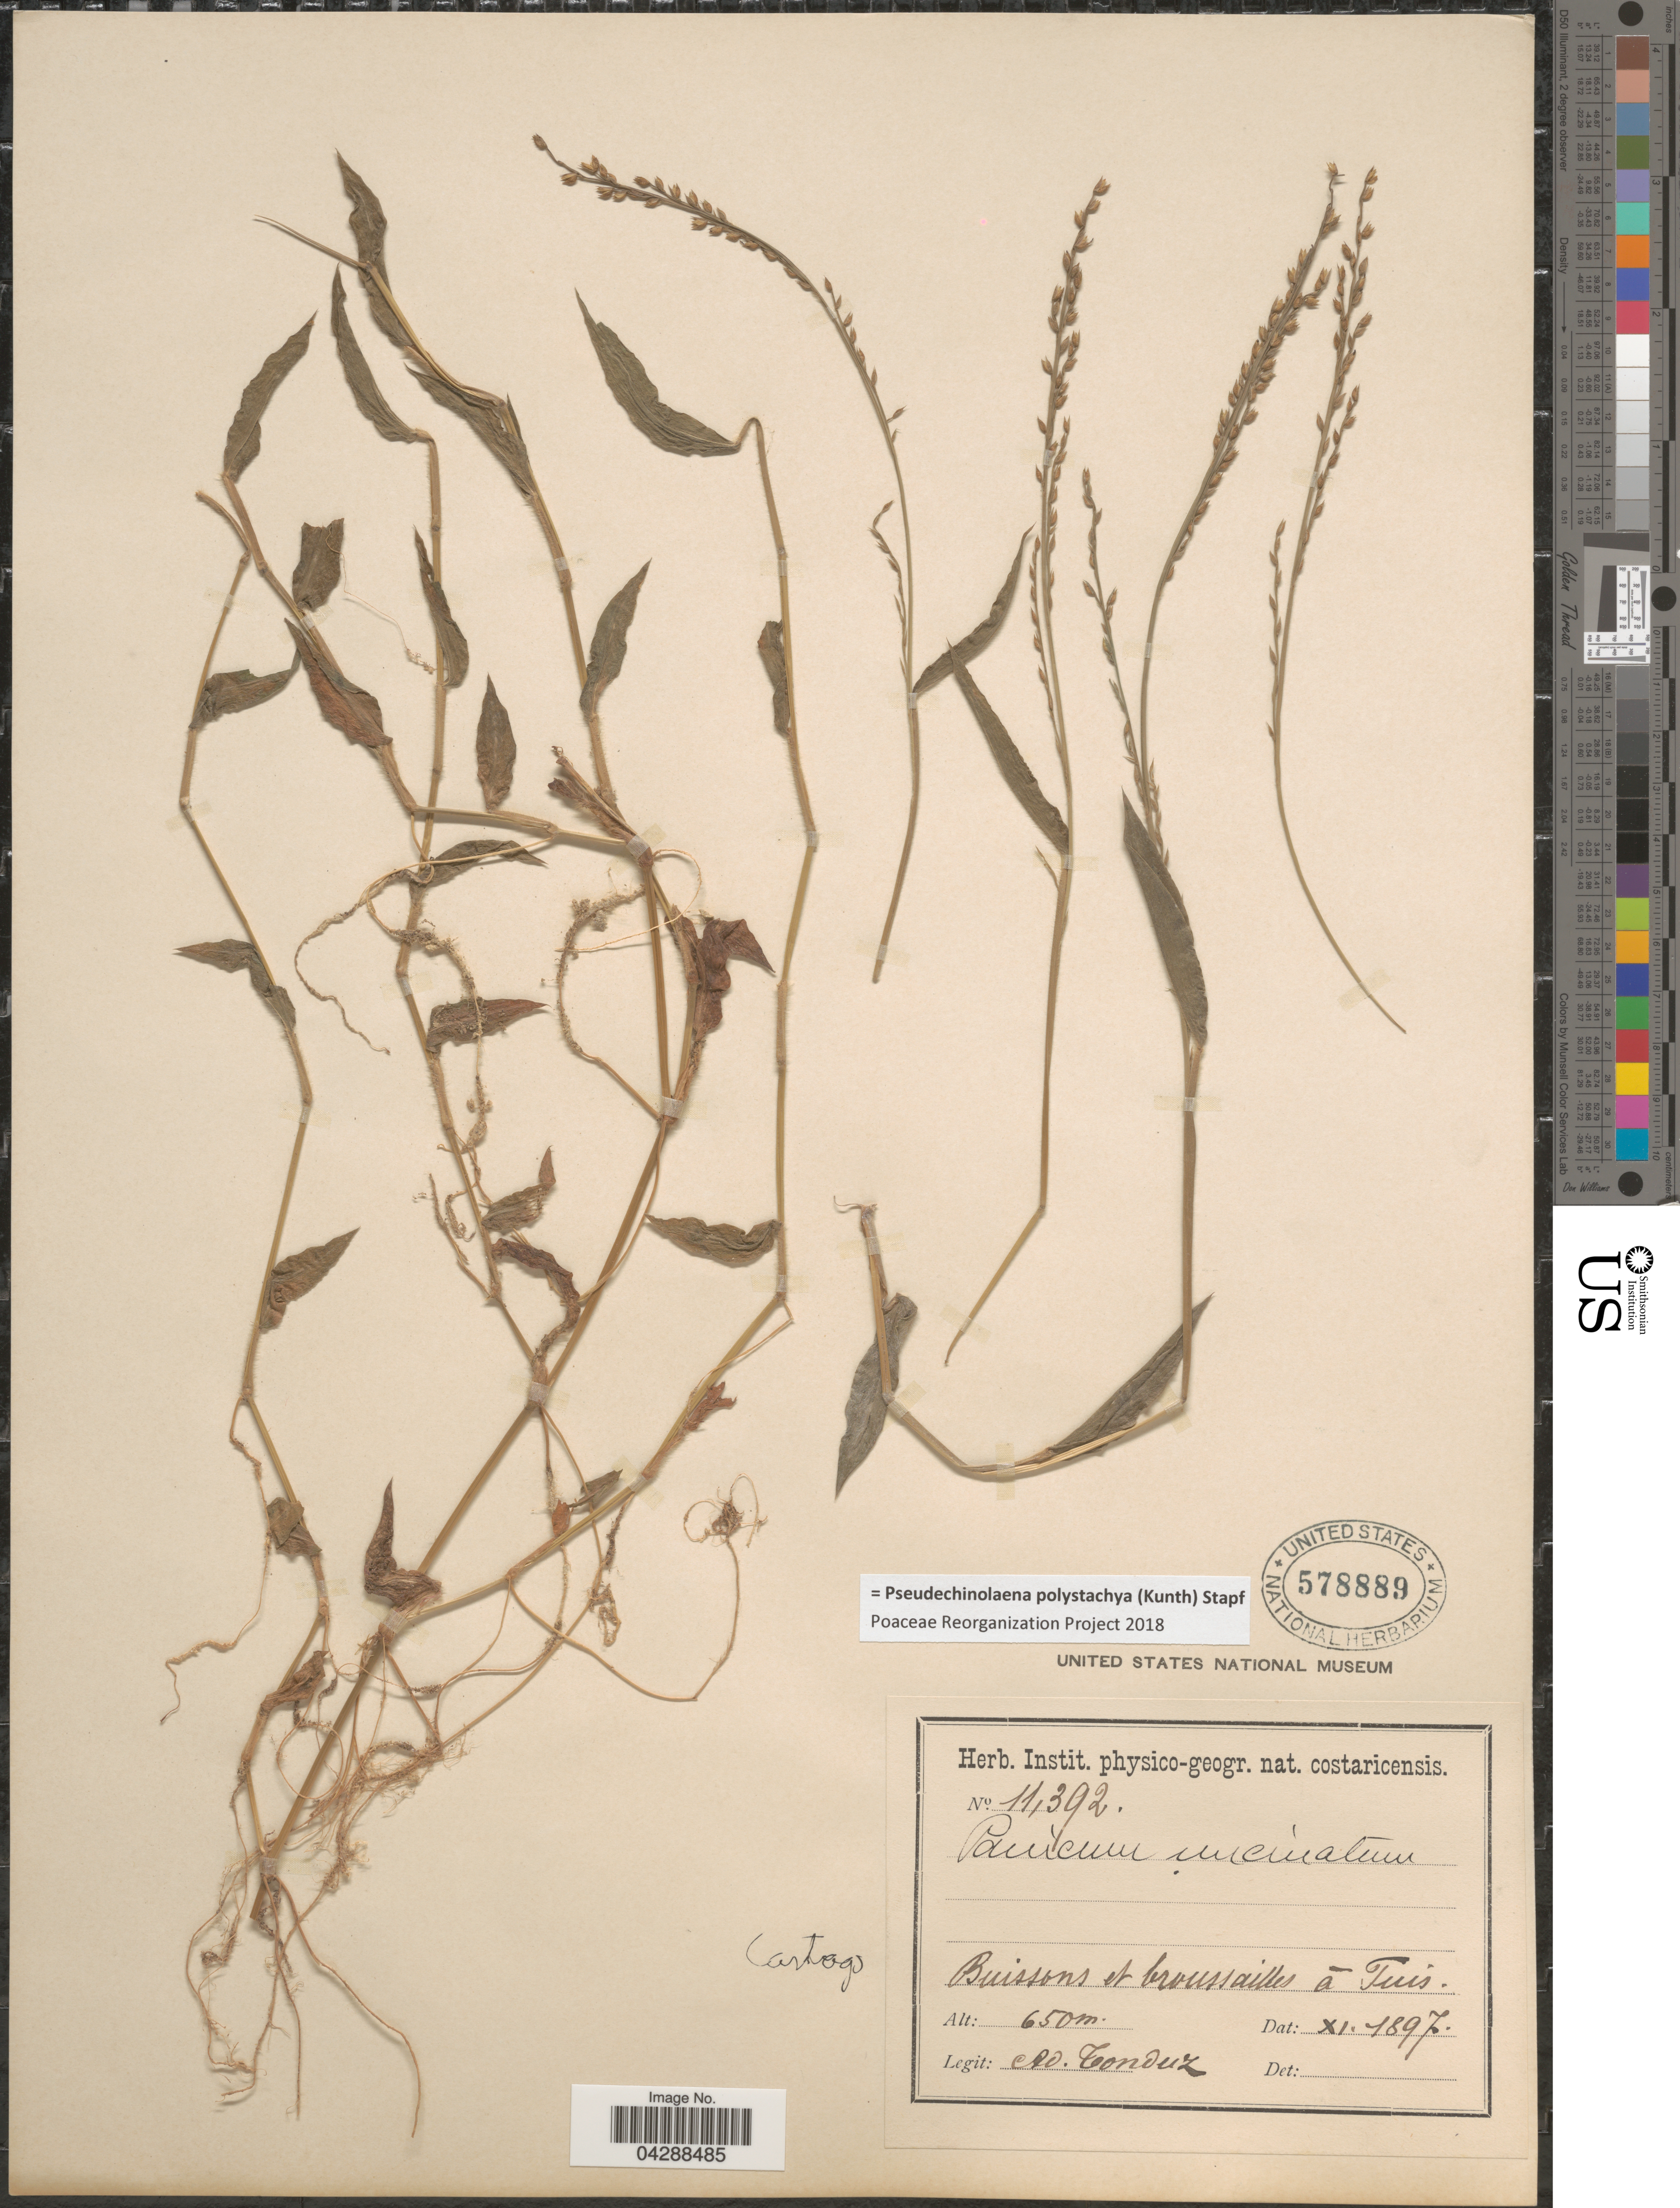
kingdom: Plantae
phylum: Tracheophyta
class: Liliopsida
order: Poales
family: Poaceae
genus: Pseudechinolaena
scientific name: Pseudechinolaena polystachya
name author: (Kunth) Stapf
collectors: A. Tonduz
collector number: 11392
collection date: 1897-11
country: Costa Rica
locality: Buissons et broussailles á Tuis.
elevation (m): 650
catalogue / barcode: US 578889